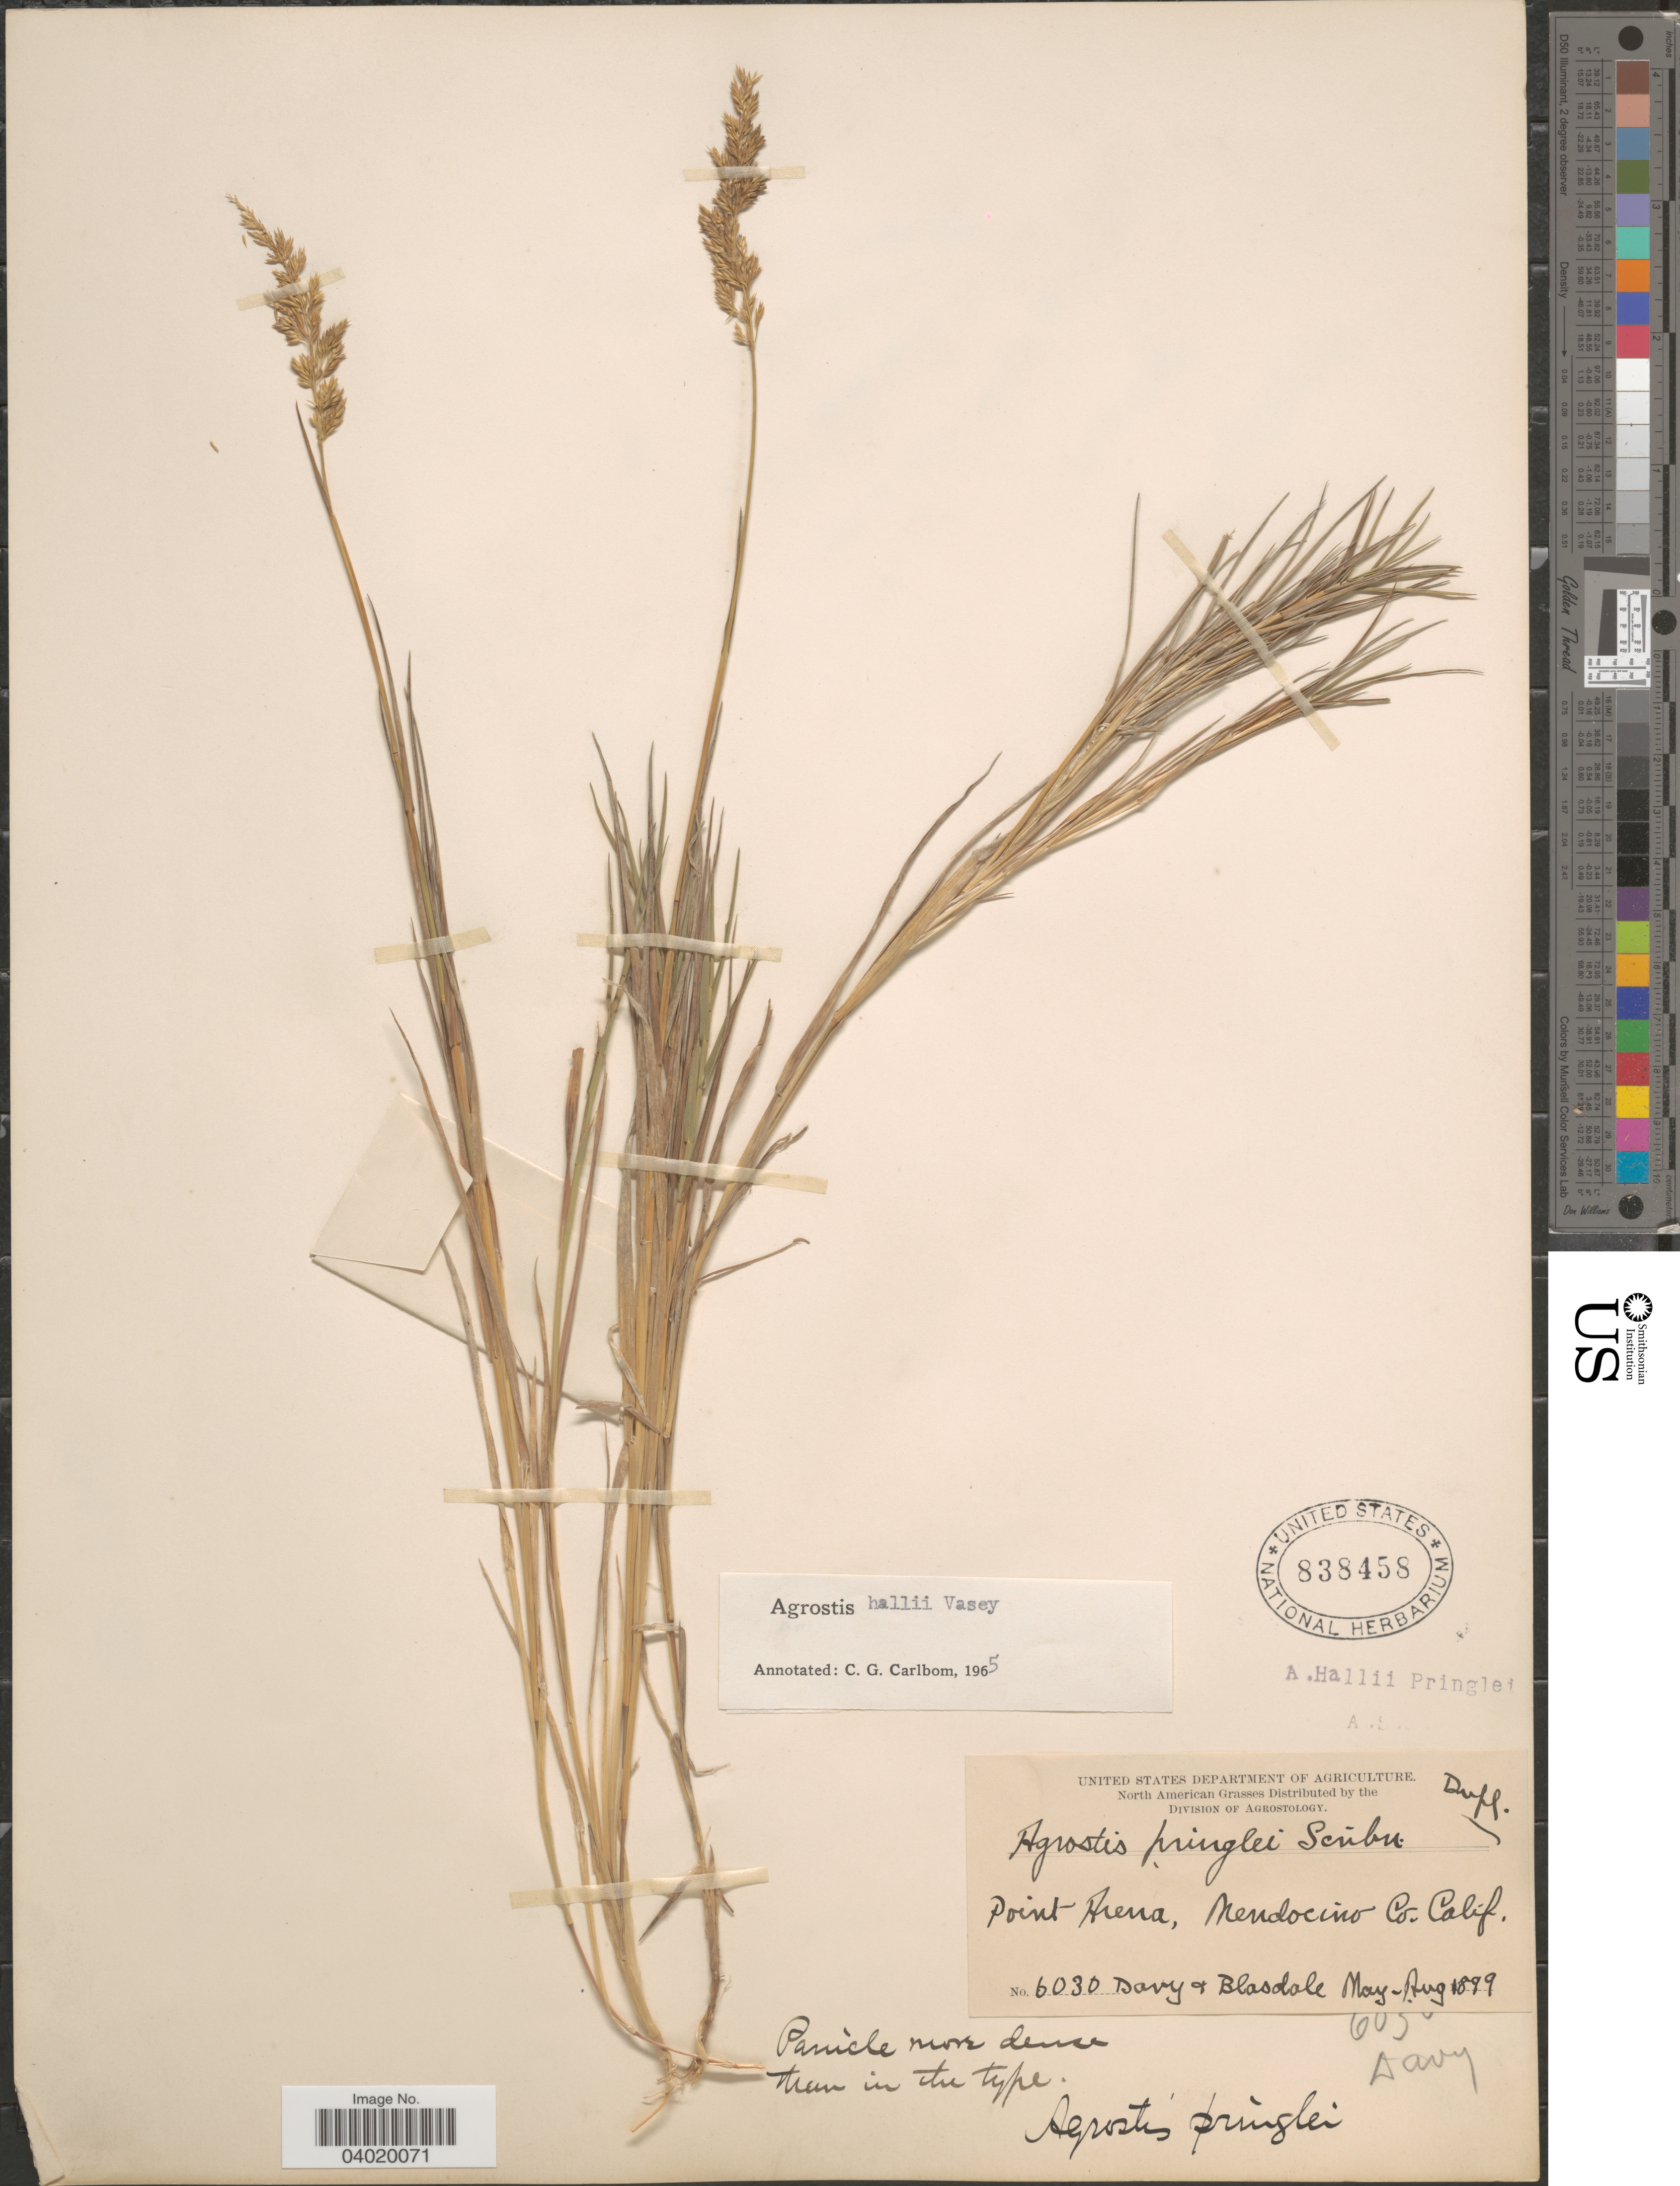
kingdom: Plantae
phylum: Tracheophyta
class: Liliopsida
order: Poales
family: Poaceae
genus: Agrostis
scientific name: Agrostis hallii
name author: Vasey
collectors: Davy & Blasdale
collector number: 6030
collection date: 1899-05/1899-08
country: United States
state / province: California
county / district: Mendocino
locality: Point Arena, Mendocino Co.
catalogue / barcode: US 838458